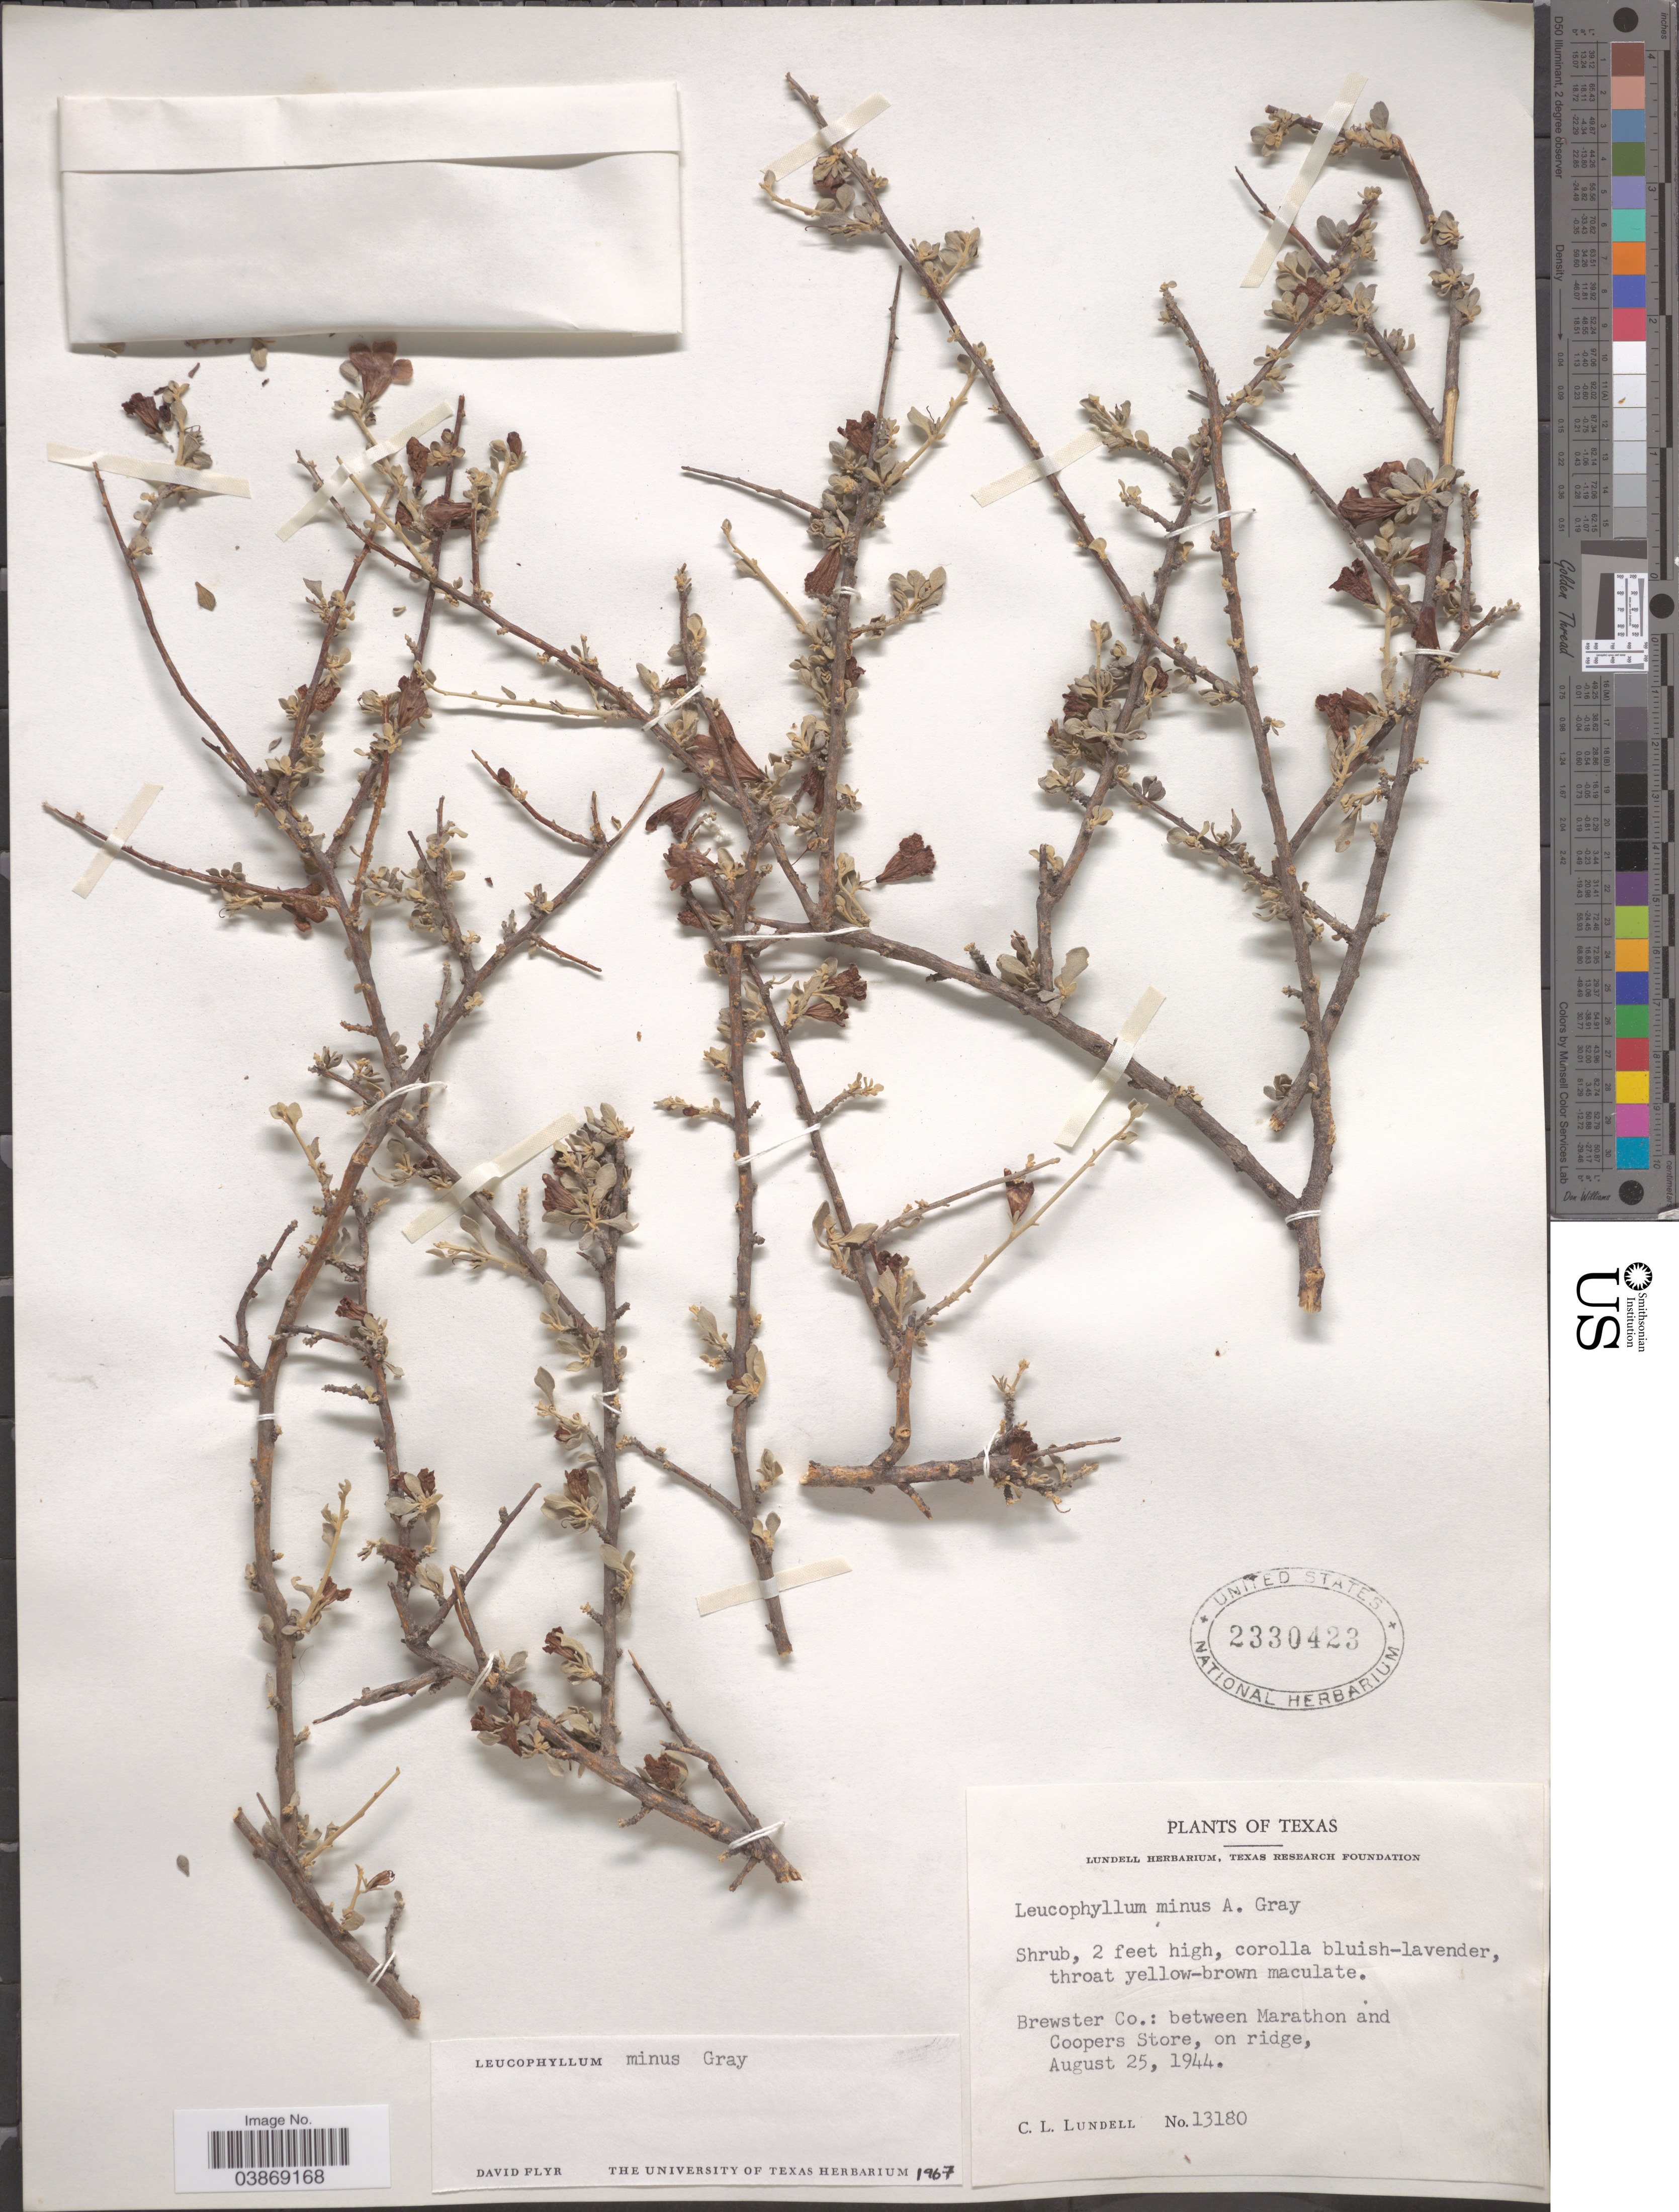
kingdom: Plantae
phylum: Tracheophyta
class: Magnoliopsida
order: Lamiales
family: Scrophulariaceae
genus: Leucophyllum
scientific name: Leucophyllum minus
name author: A. Gray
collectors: C. L. Lundell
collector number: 13180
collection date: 1944-08-25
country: United States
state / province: Texas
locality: Brewster Co.: between Marathon and Coopers Store, on ridge.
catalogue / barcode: US 2330423